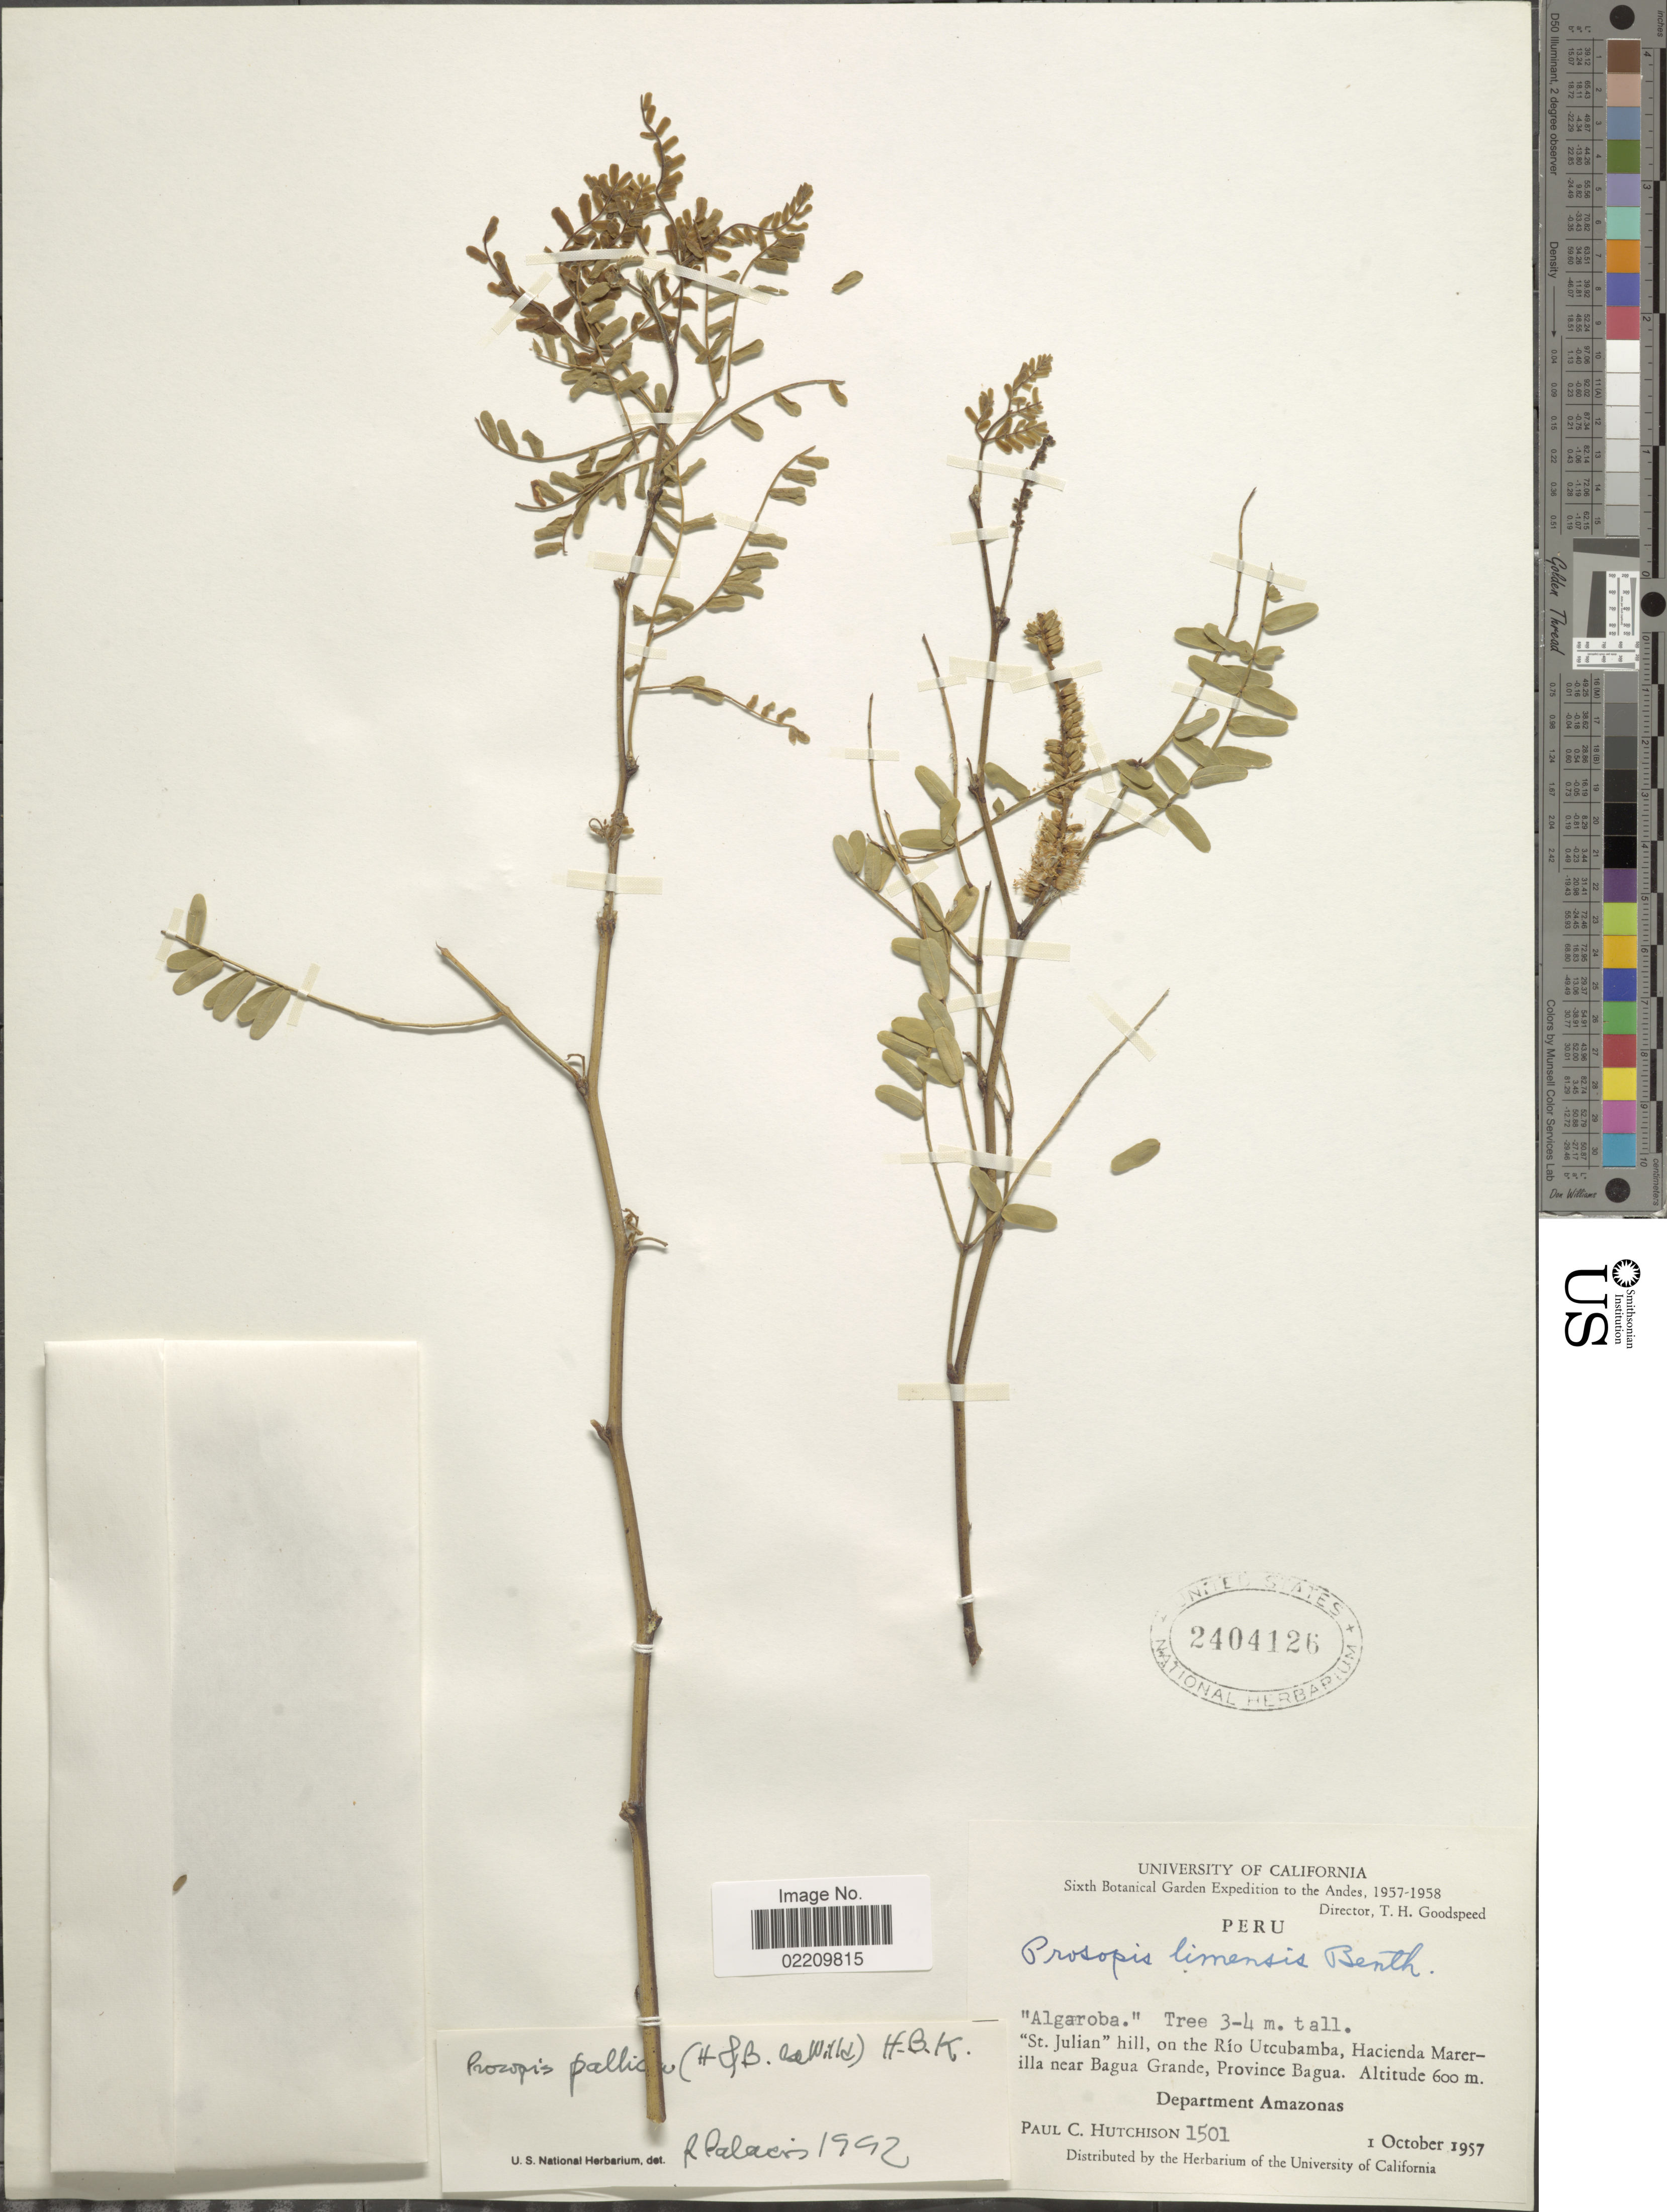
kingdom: Plantae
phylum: Tracheophyta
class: Magnoliopsida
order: Fabales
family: Fabaceae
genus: Neltuma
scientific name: Neltuma pallida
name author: (Humb. & Bonpl. ex Willd.) C. E. Hughes & G.P. Lewis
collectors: P. C. Hutchison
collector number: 1501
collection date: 1957-10-01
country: Peru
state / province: Amazonas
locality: St. Julian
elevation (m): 600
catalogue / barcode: US 2404126